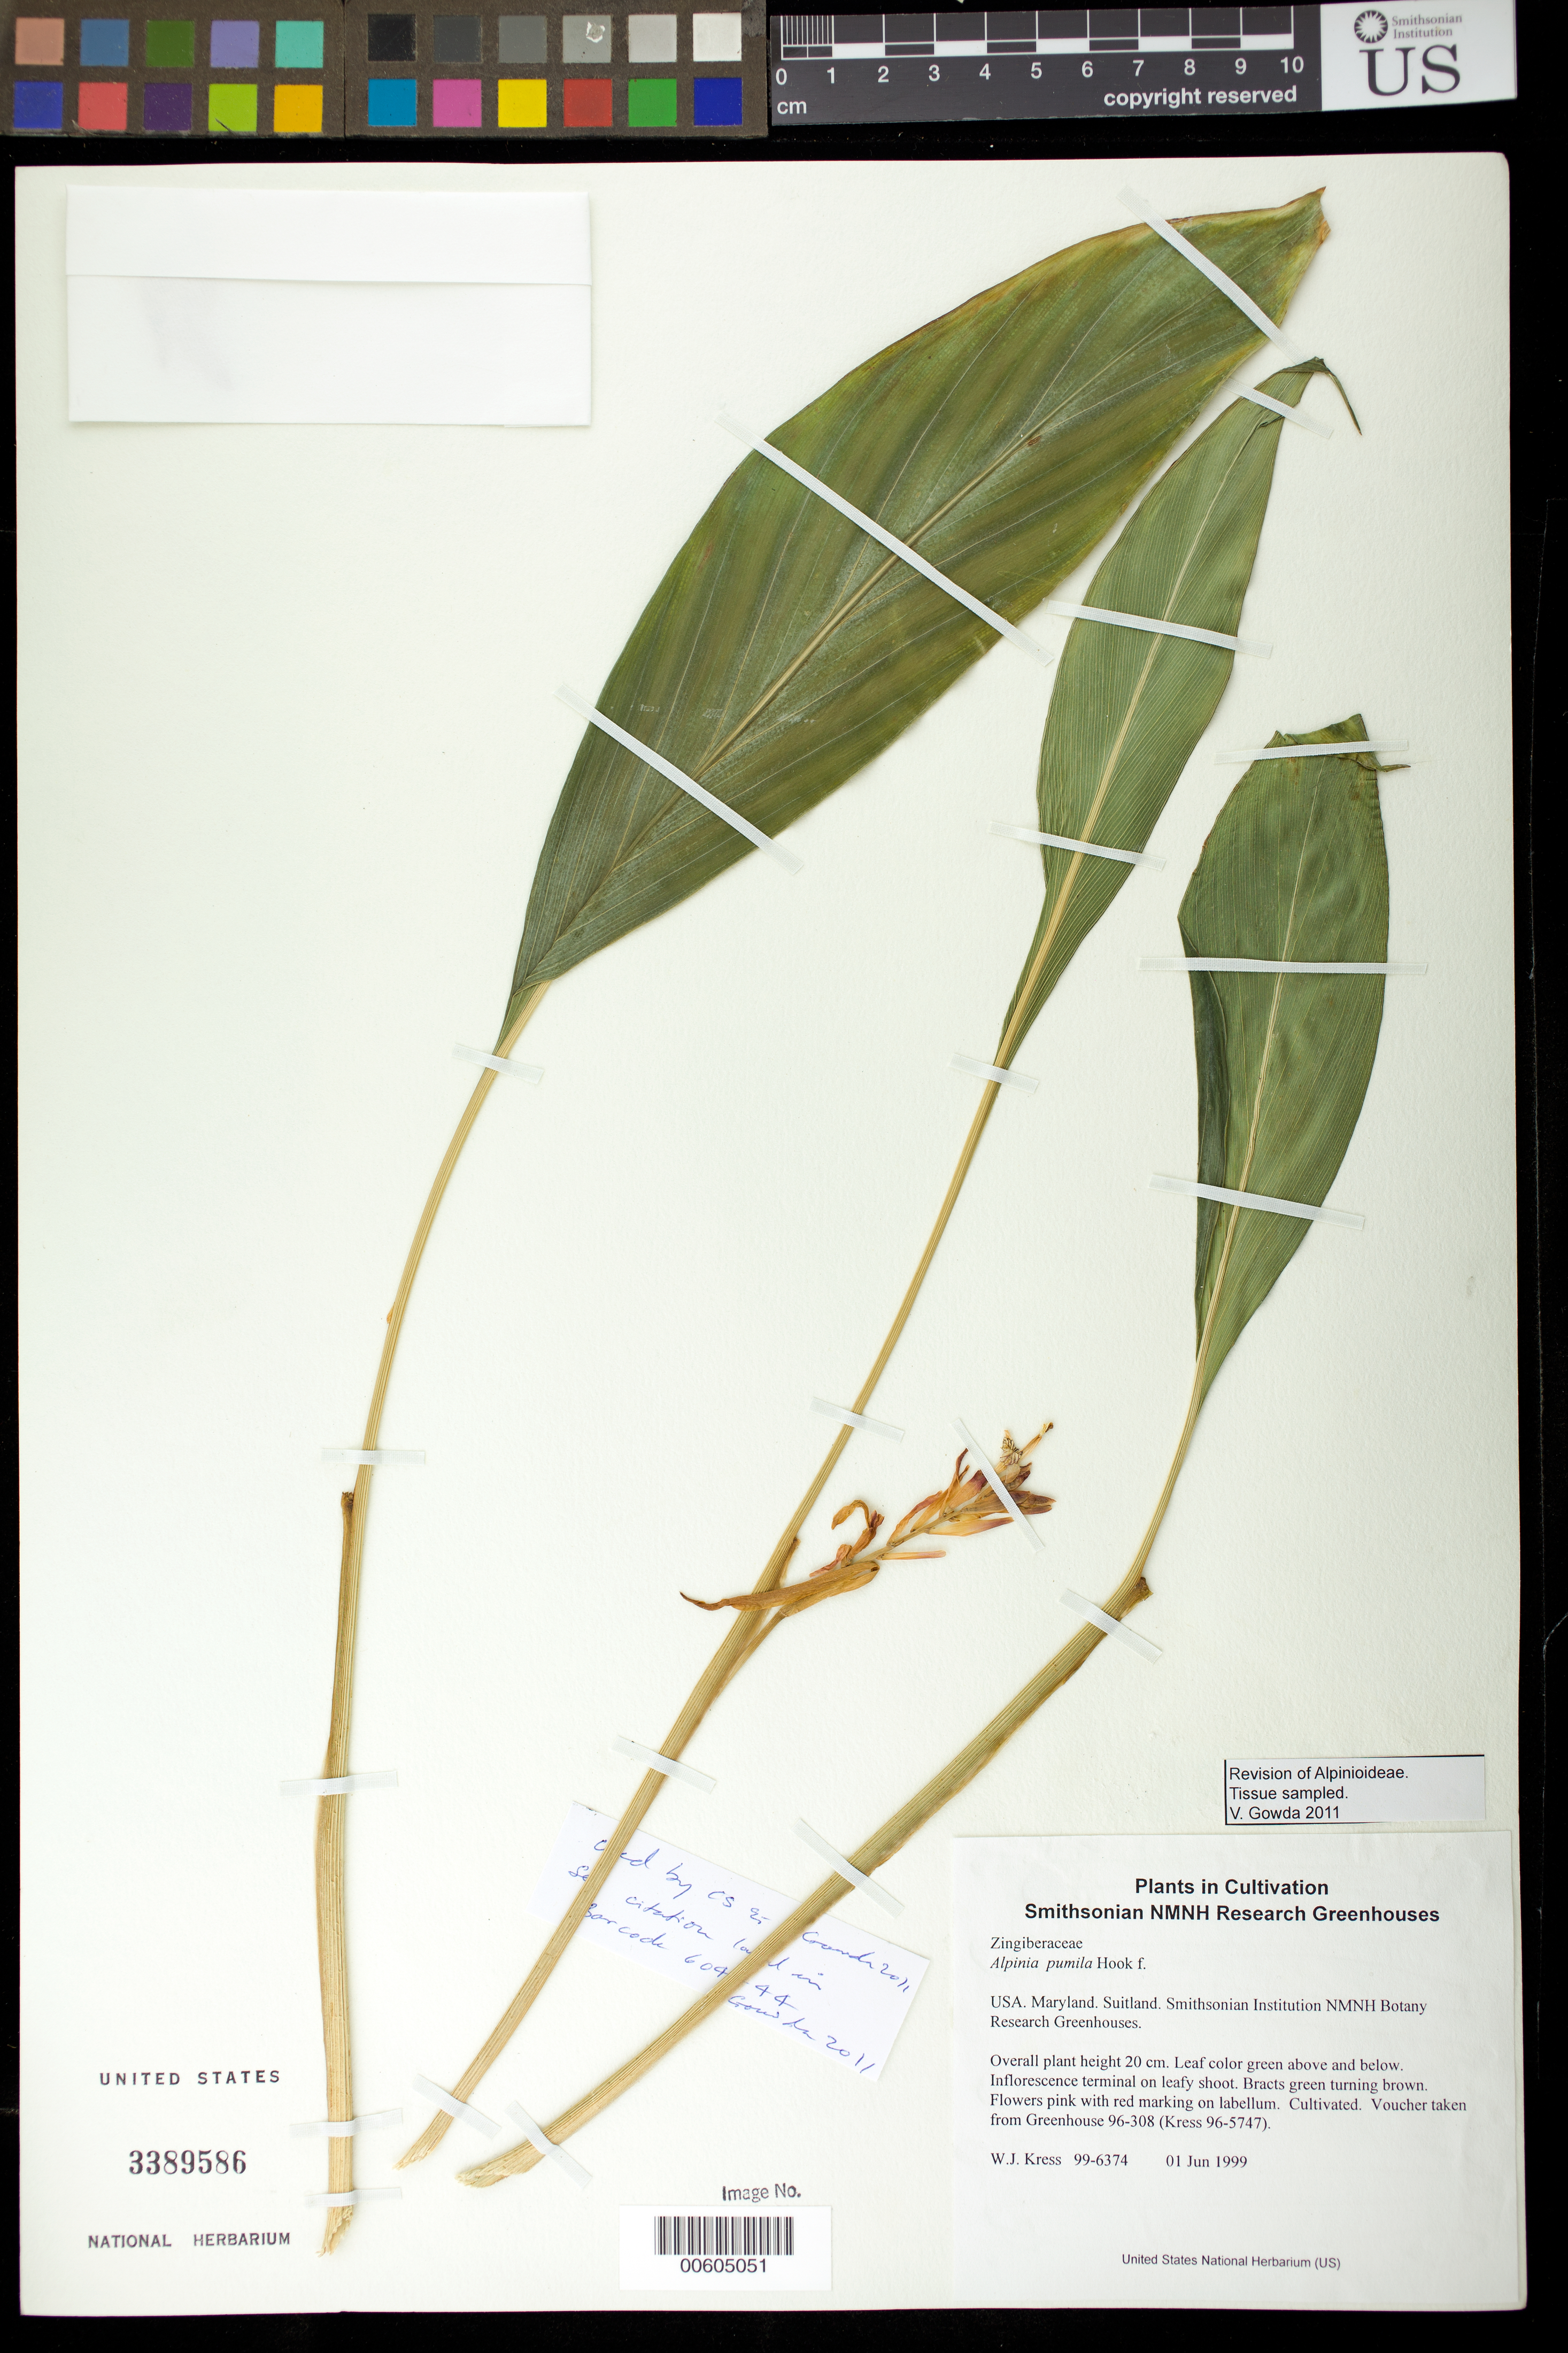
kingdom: Plantae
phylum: Tracheophyta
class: Liliopsida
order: Zingiberales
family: Zingiberaceae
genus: Alpinia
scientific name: Alpinia pumila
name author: Hook. f.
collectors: W. J. Kress & M. Bordelon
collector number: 99-6374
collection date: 1999-06-01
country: United States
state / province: Maryland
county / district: Prince George's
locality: NMNH Botany Research Greenhouses. Suitland.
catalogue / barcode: US 3389586